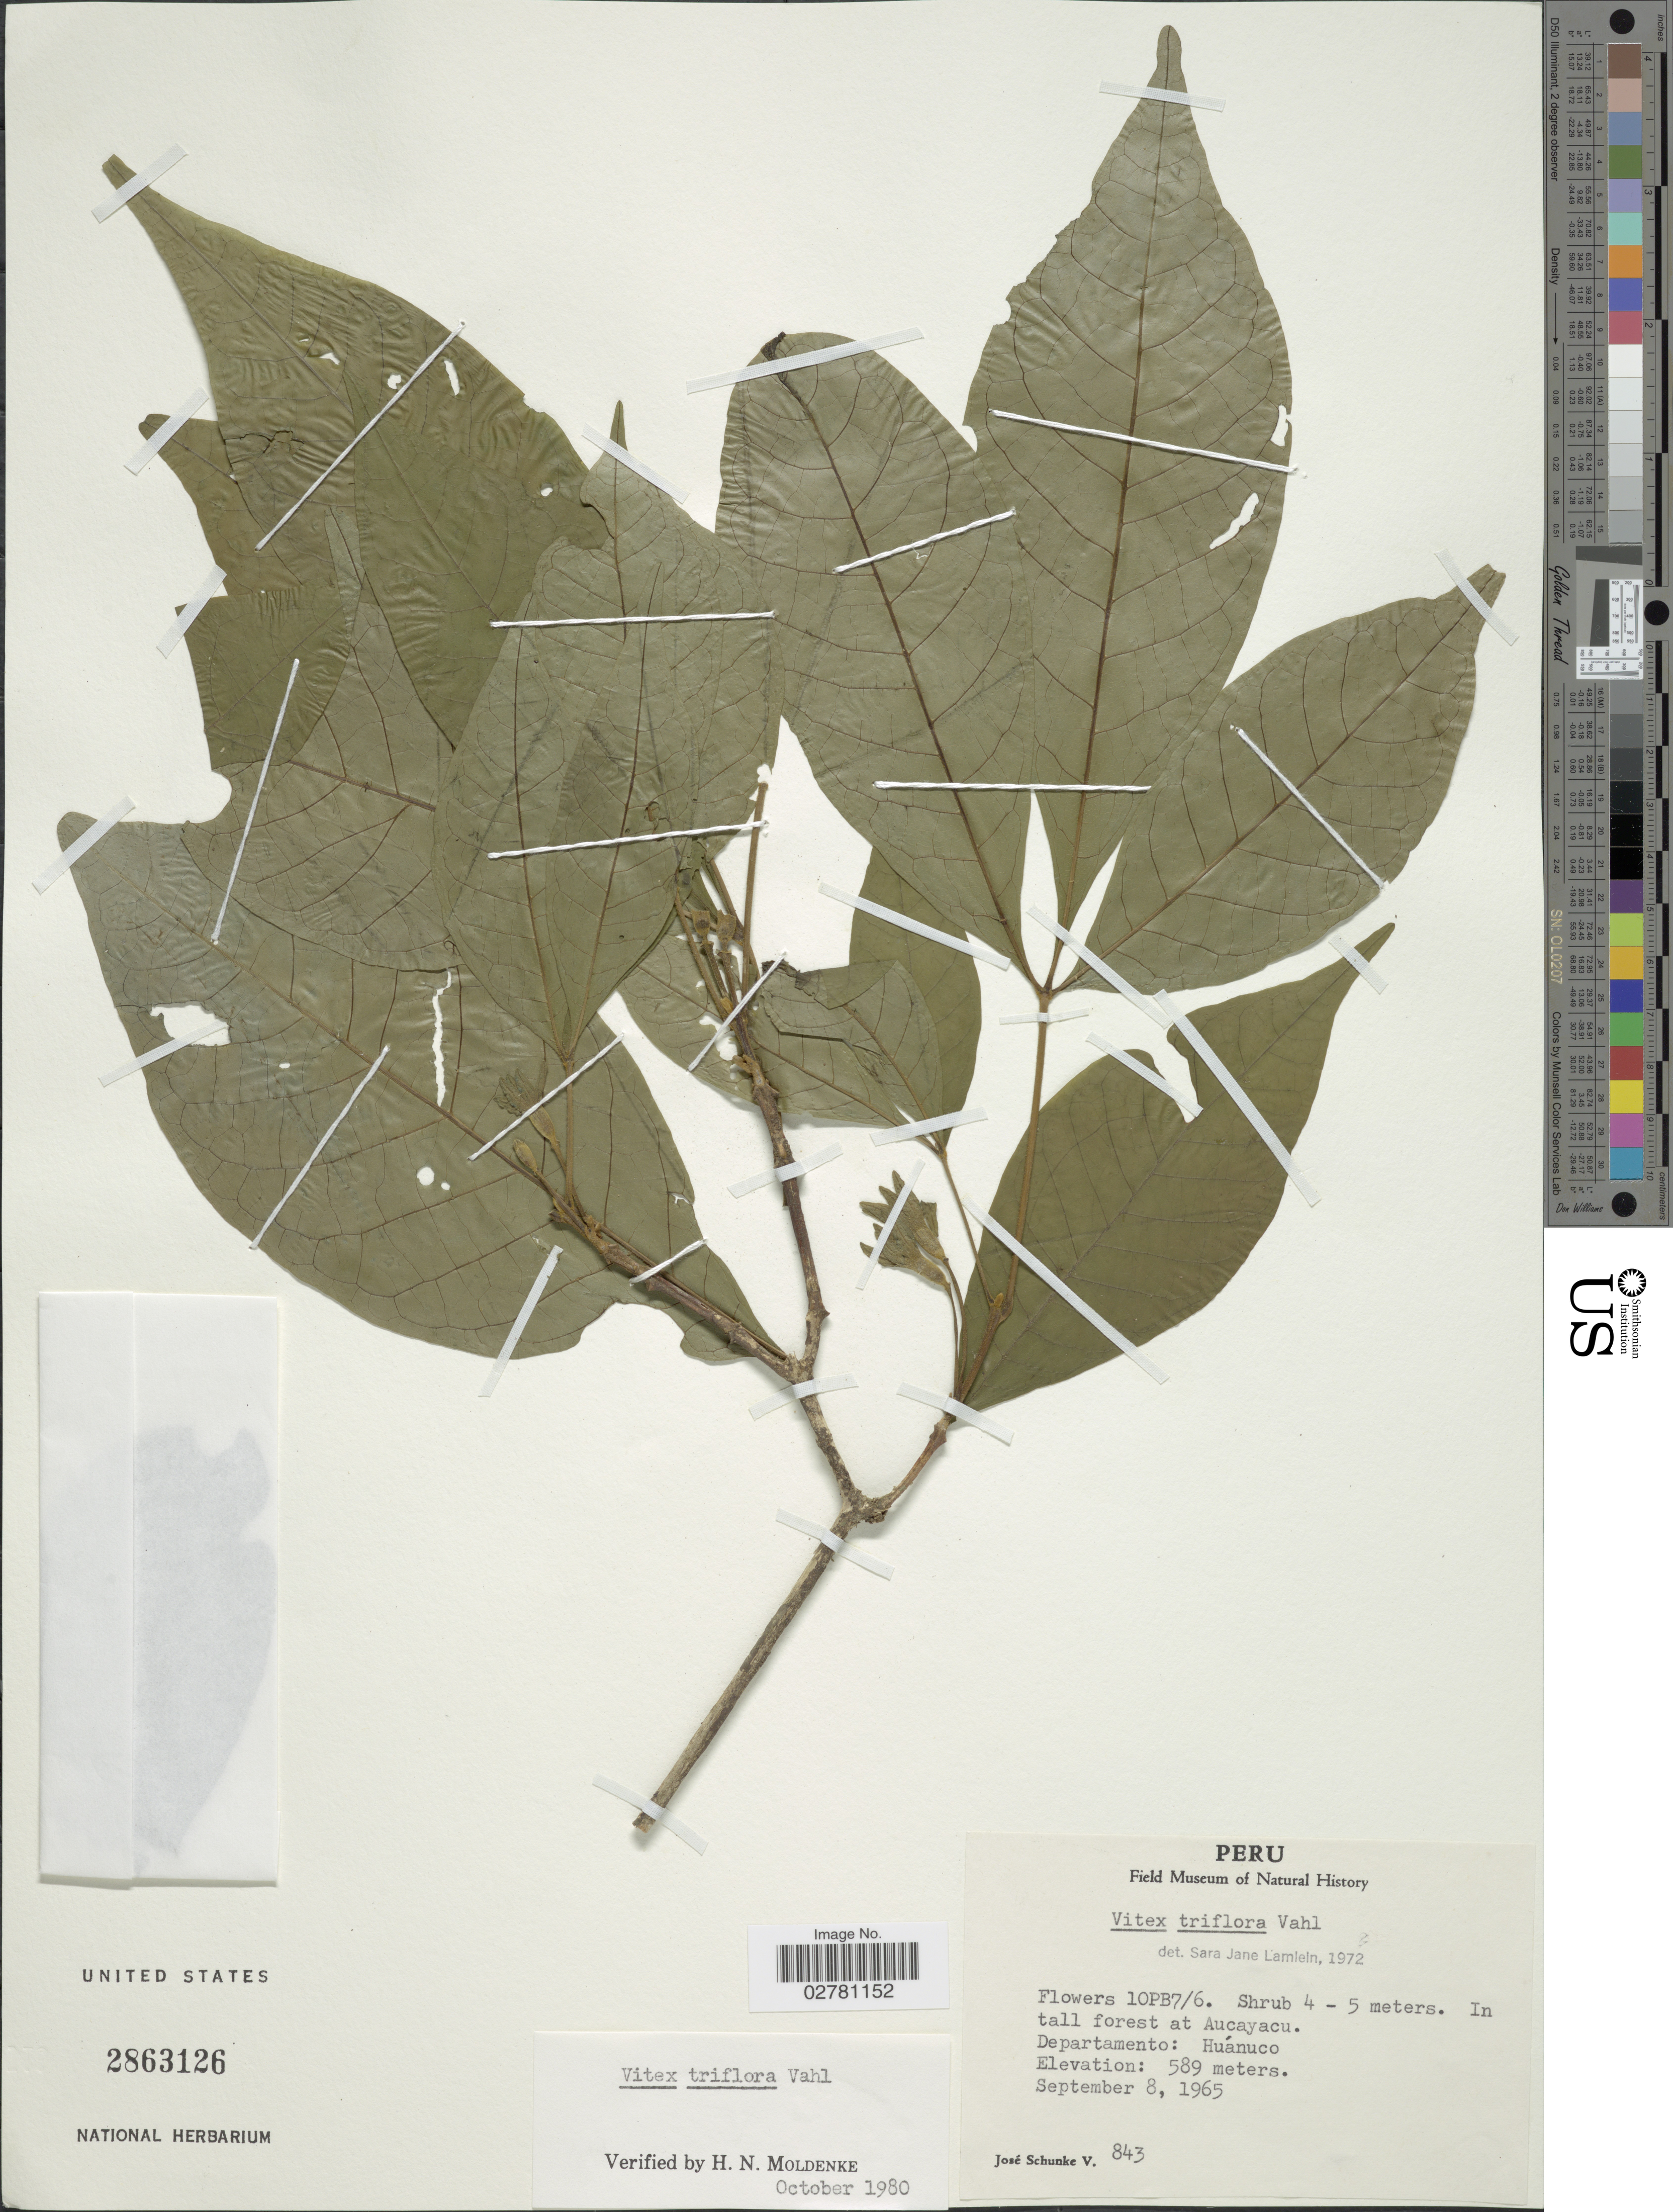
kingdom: Plantae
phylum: Tracheophyta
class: Magnoliopsida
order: Lamiales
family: Lamiaceae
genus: Vitex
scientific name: Vitex triflora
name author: Vahl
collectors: J. Schunke Vigo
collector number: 843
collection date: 1965-09-08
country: Peru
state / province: Huánuco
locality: In tall forest at Aucayacu. Departamento: Huánuco.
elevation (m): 589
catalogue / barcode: US 2863126